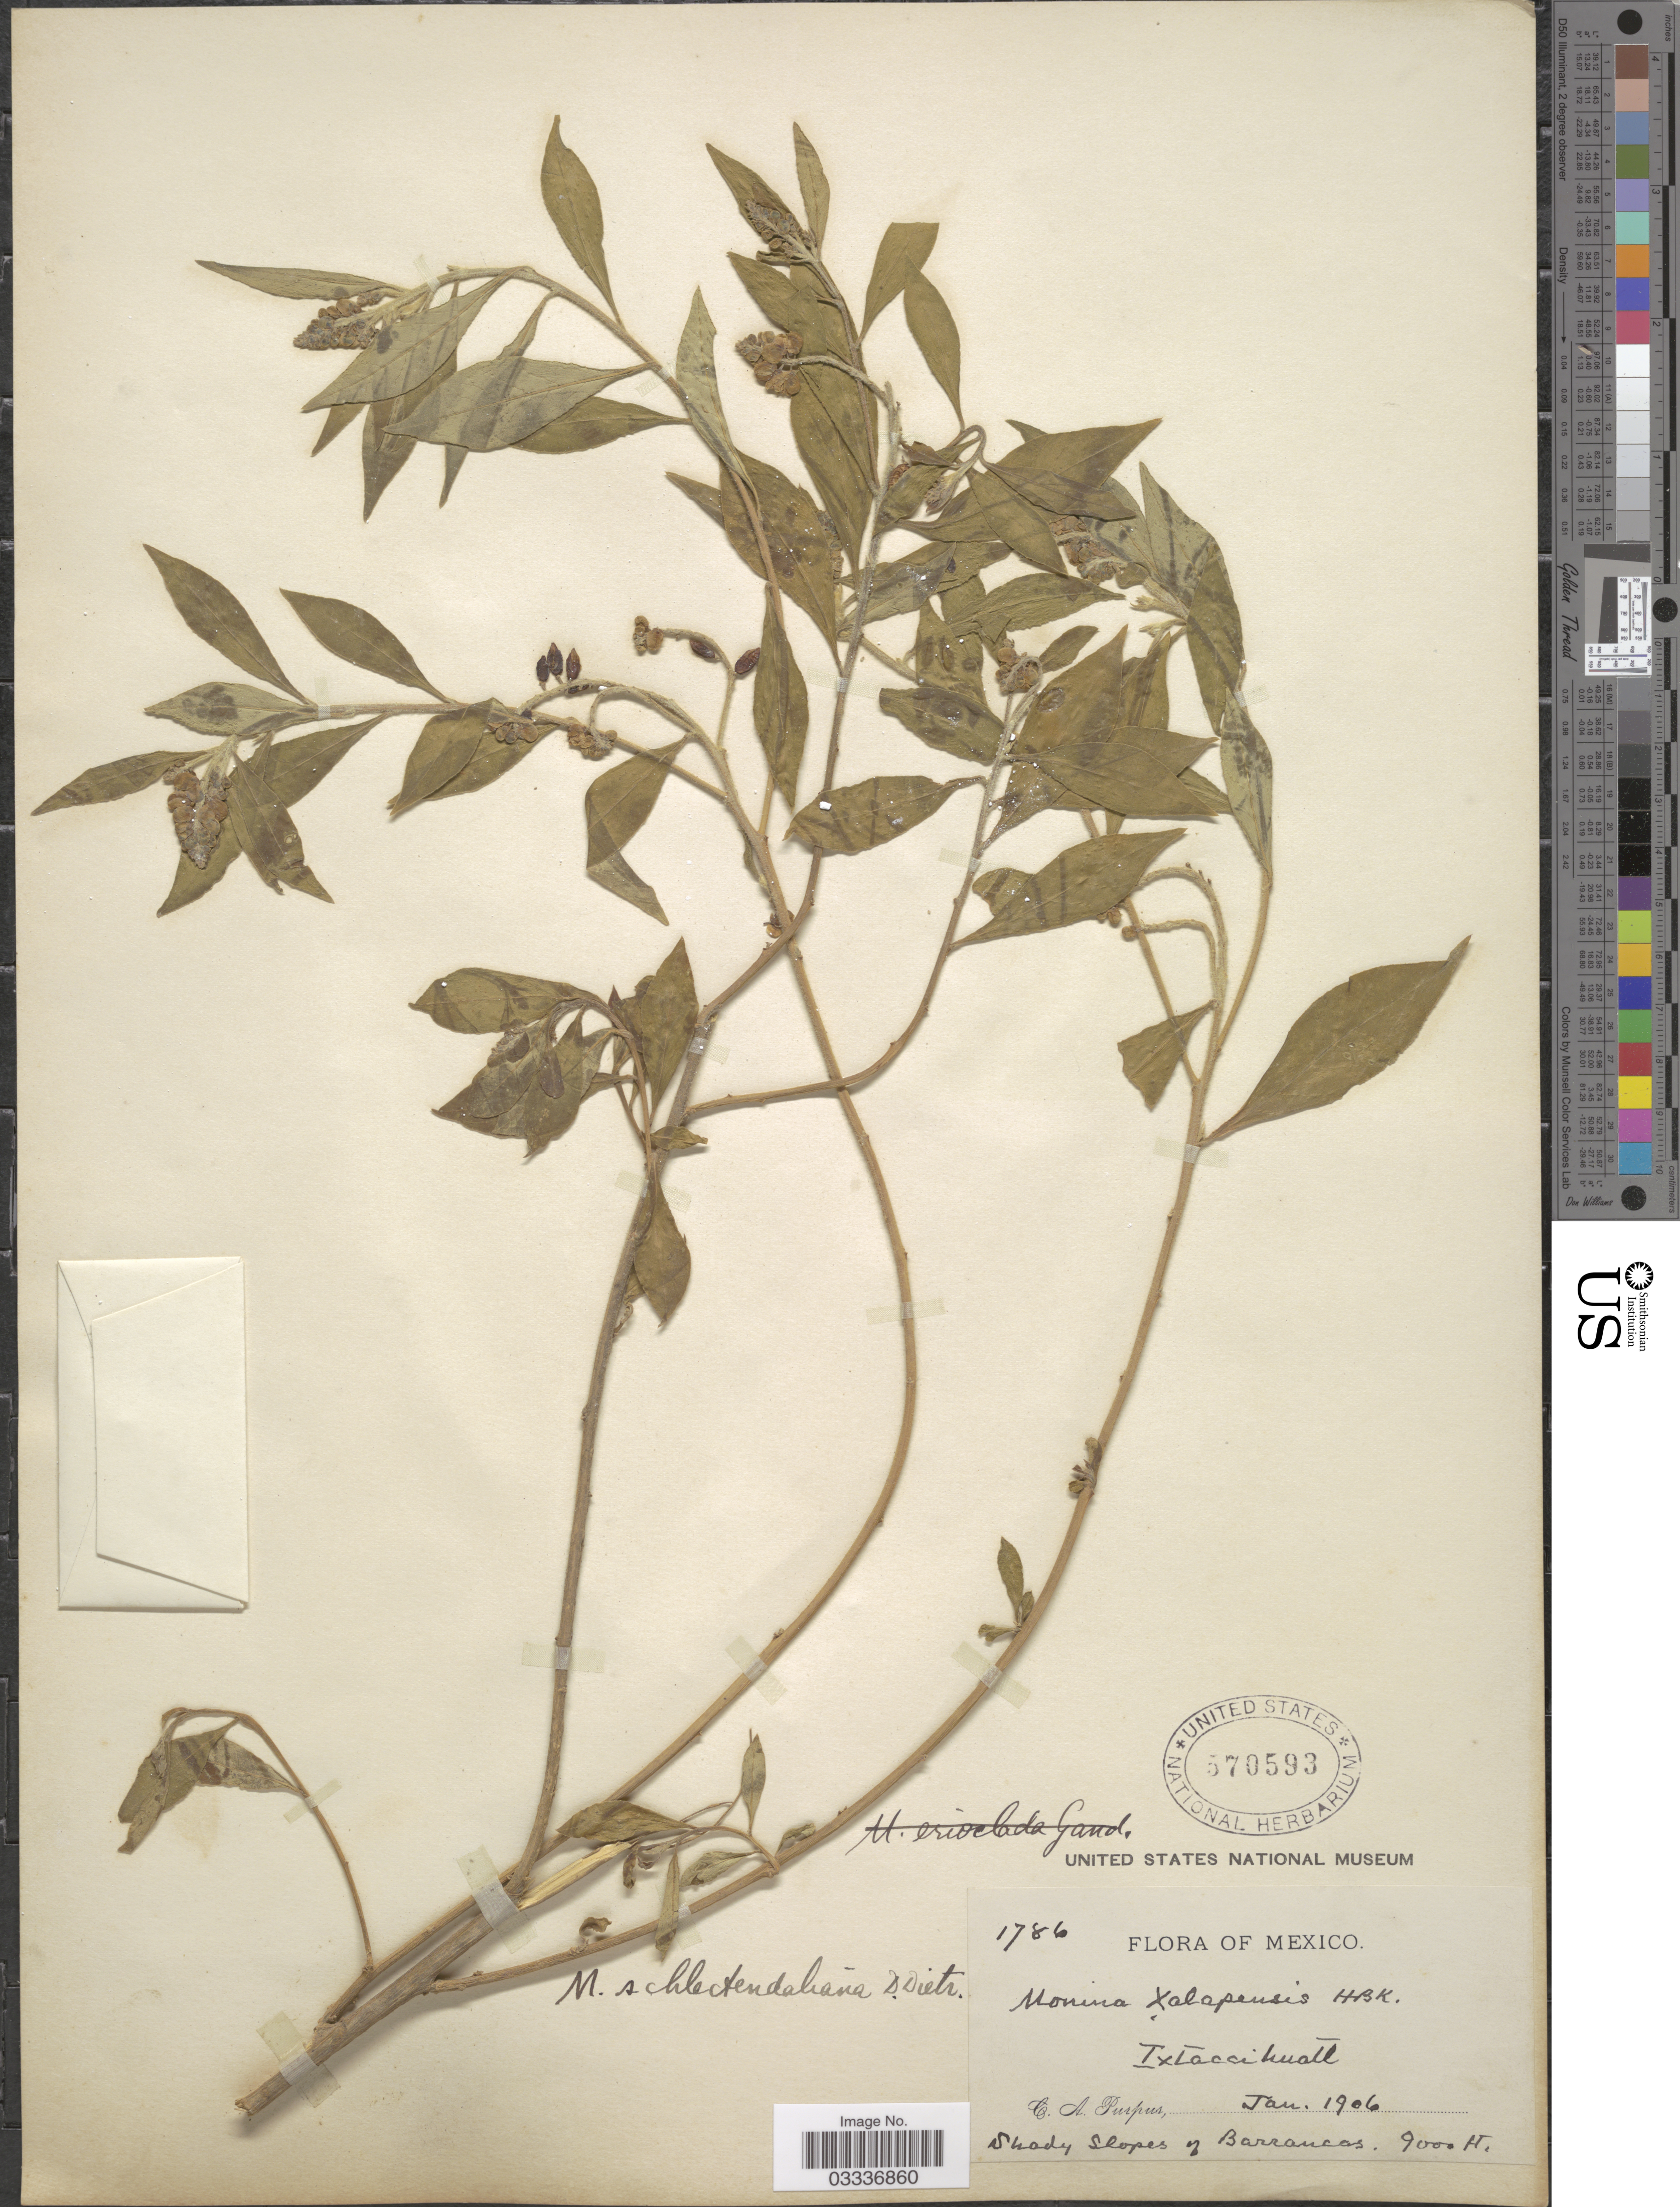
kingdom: Plantae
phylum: Tracheophyta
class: Magnoliopsida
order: Fabales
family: Polygalaceae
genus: Monnina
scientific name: Monnina schlechtendaliana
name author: D. Dietr.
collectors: C. A. Purpus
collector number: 1786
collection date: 1906-01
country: Mexico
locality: Ixtaccihuatl. Shady slopes of Barrancas.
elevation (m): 2743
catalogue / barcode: US 570593